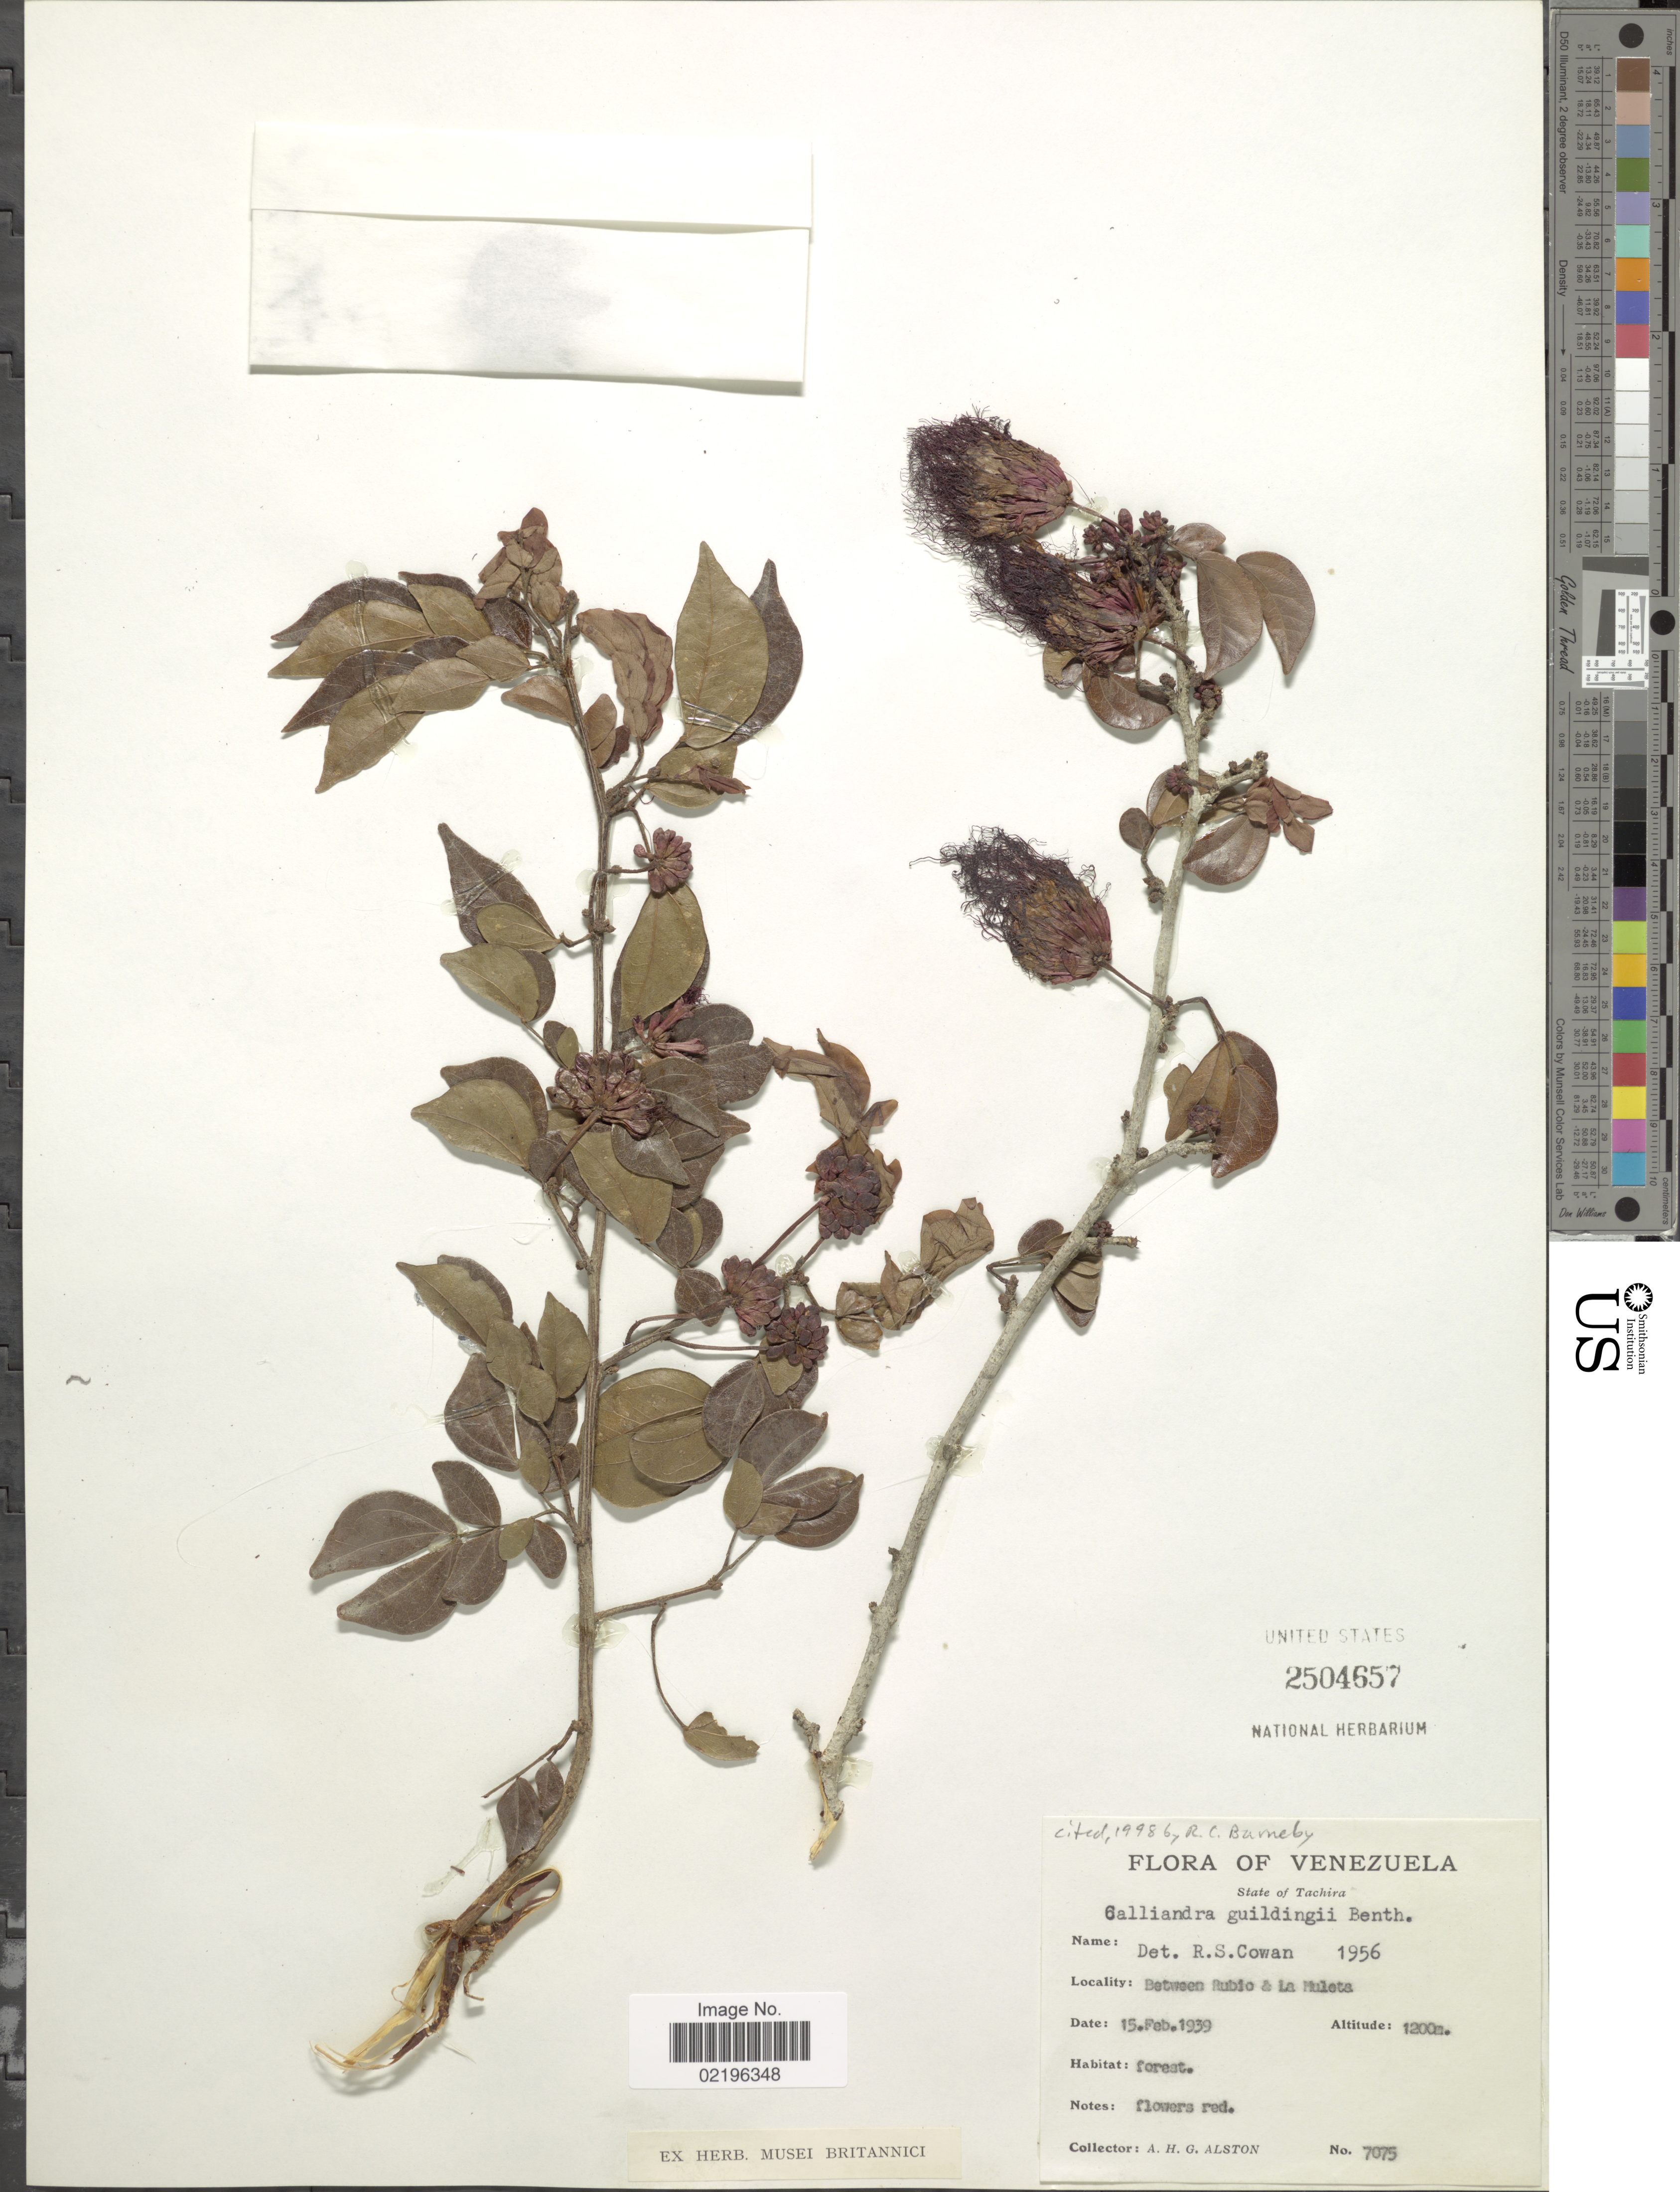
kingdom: Plantae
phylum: Tracheophyta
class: Magnoliopsida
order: Fabales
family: Fabaceae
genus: Calliandra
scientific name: Calliandra guildingii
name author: Benth.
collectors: A. H. Alston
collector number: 7075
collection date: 1939-02-15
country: Venezuela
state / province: Tachira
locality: State of Tachira. Between Rubio & La Muleta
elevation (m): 1200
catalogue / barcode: US 2504657